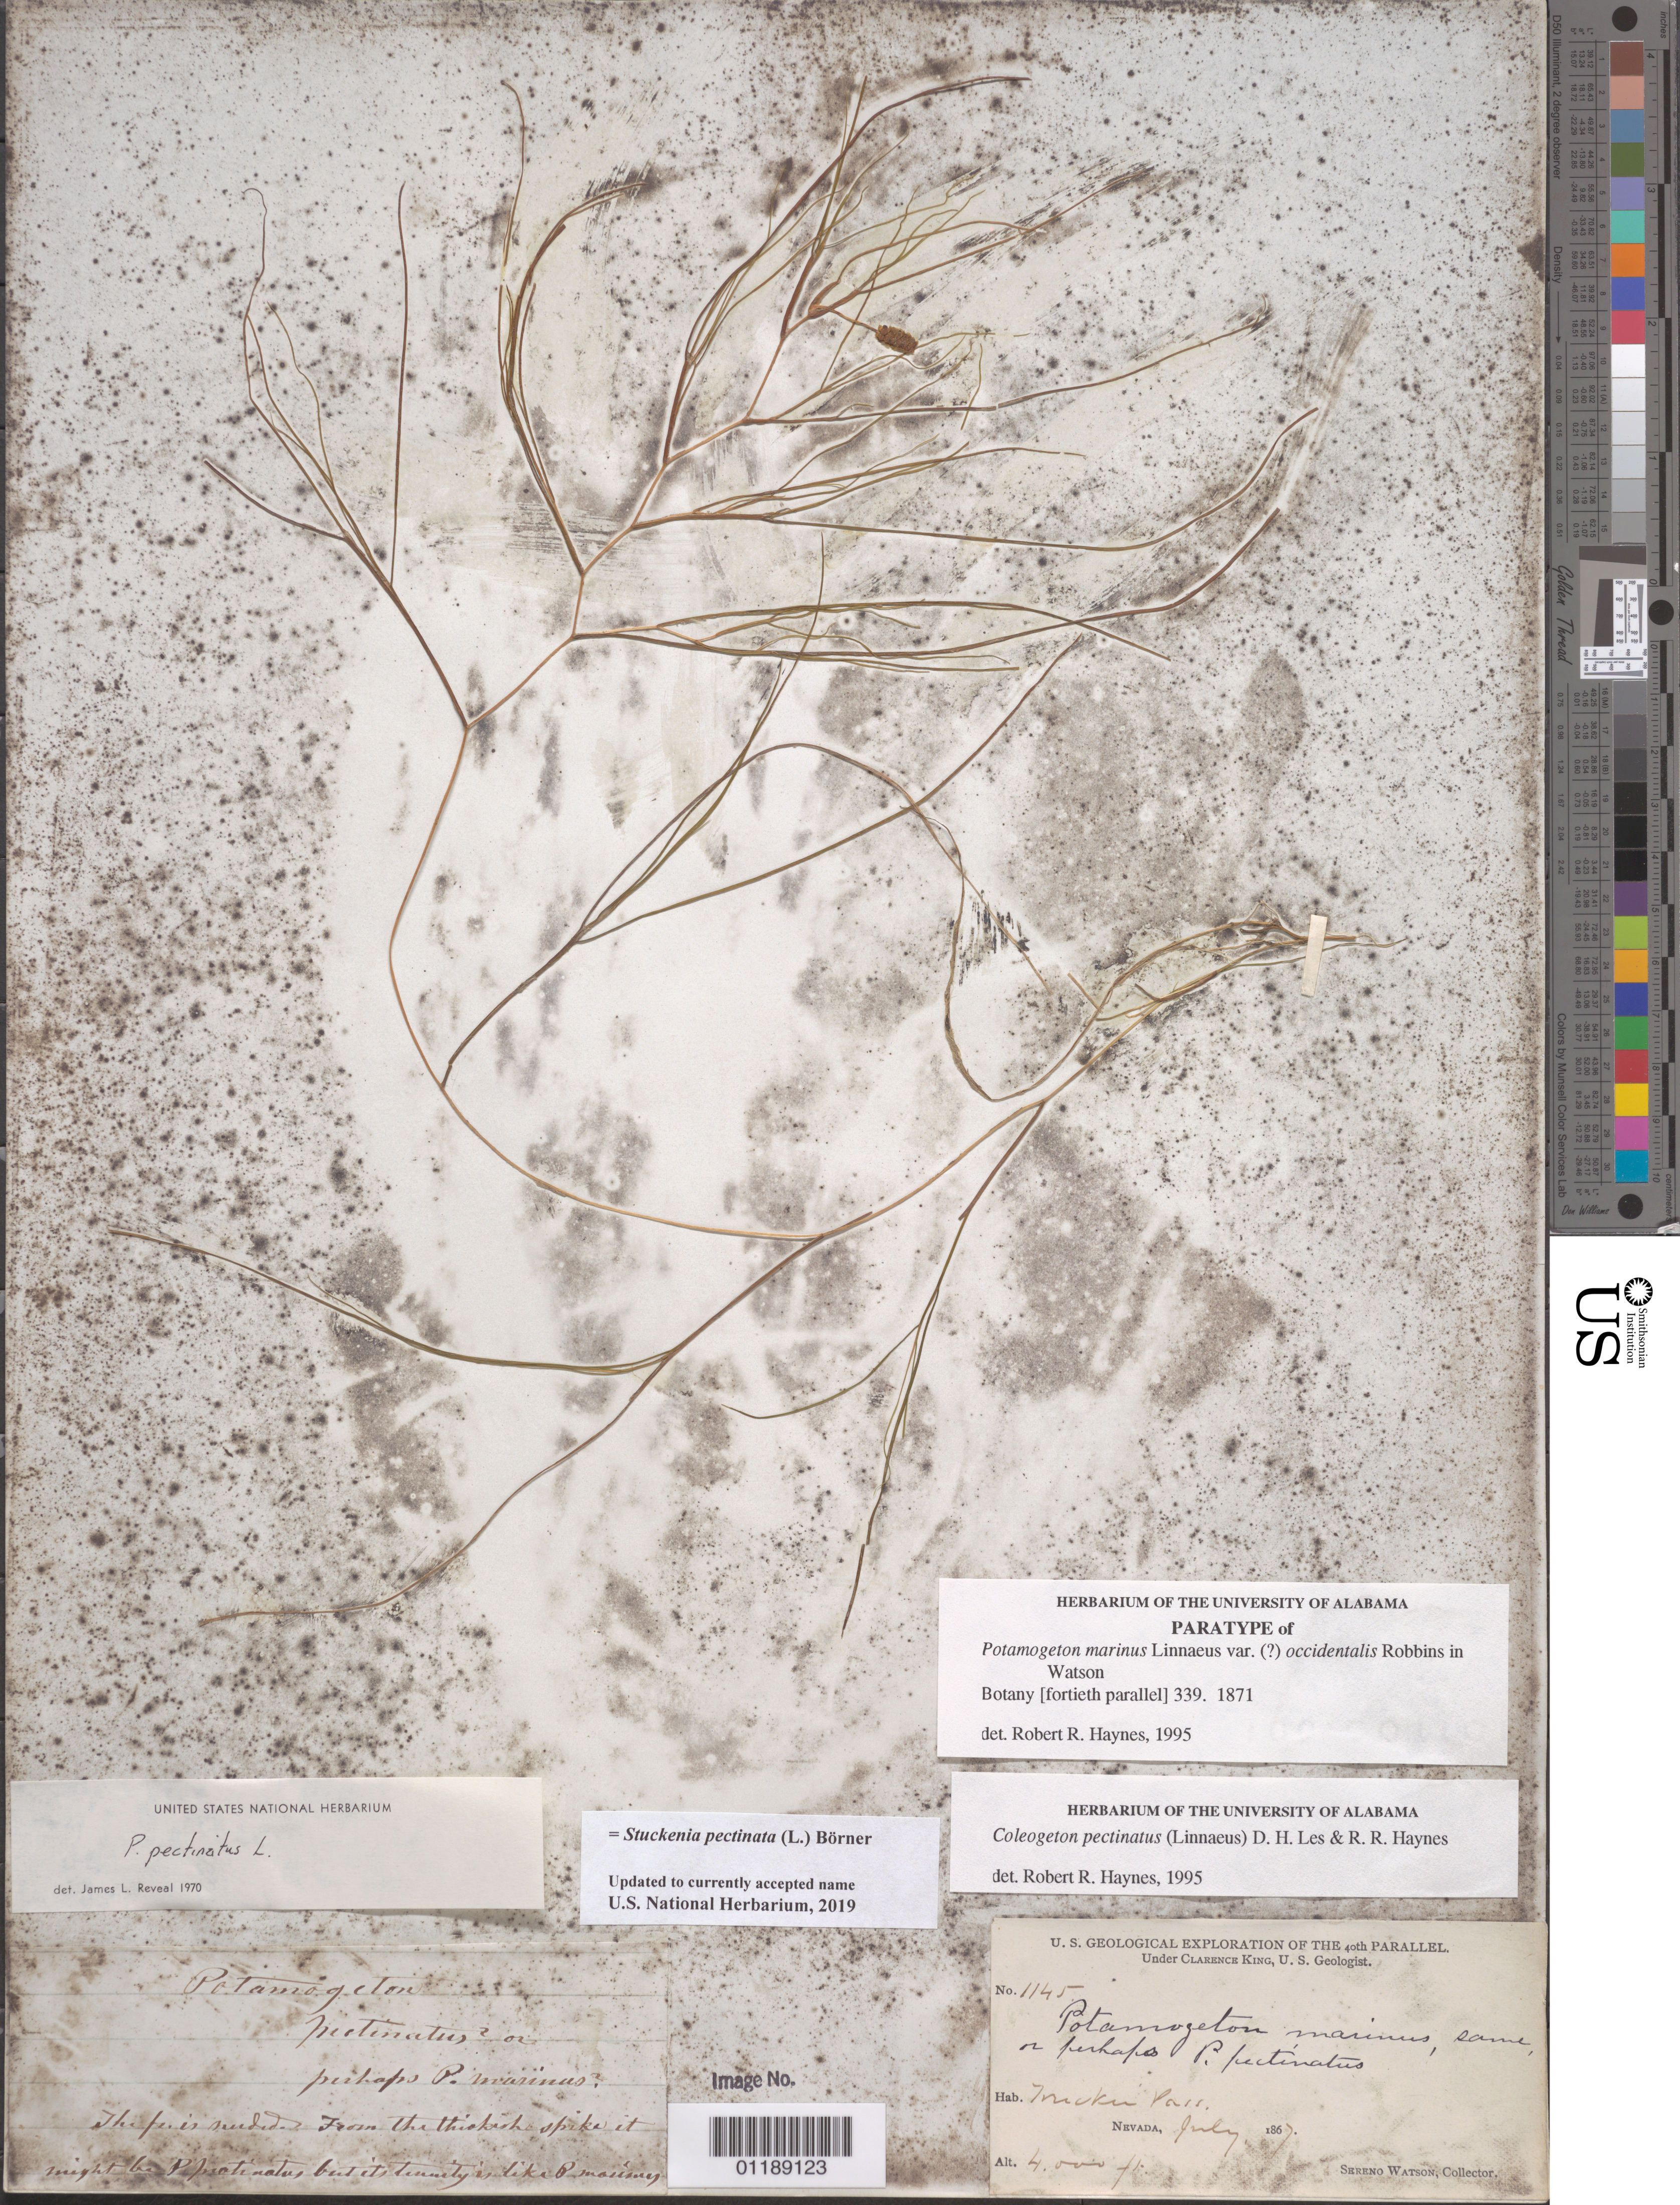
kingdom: Plantae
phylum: Tracheophyta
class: Liliopsida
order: Alismatales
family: Potamogetonaceae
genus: Stuckenia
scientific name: Stuckenia pectinata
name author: (L.) Börner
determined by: Strong, Mark T., (BOT), Smithsonian Institution - National Museum of Natural History (UNITED STATES)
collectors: S. Watson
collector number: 1145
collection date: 1867-07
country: United States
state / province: Nevada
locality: Truckee Pass.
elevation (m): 1219